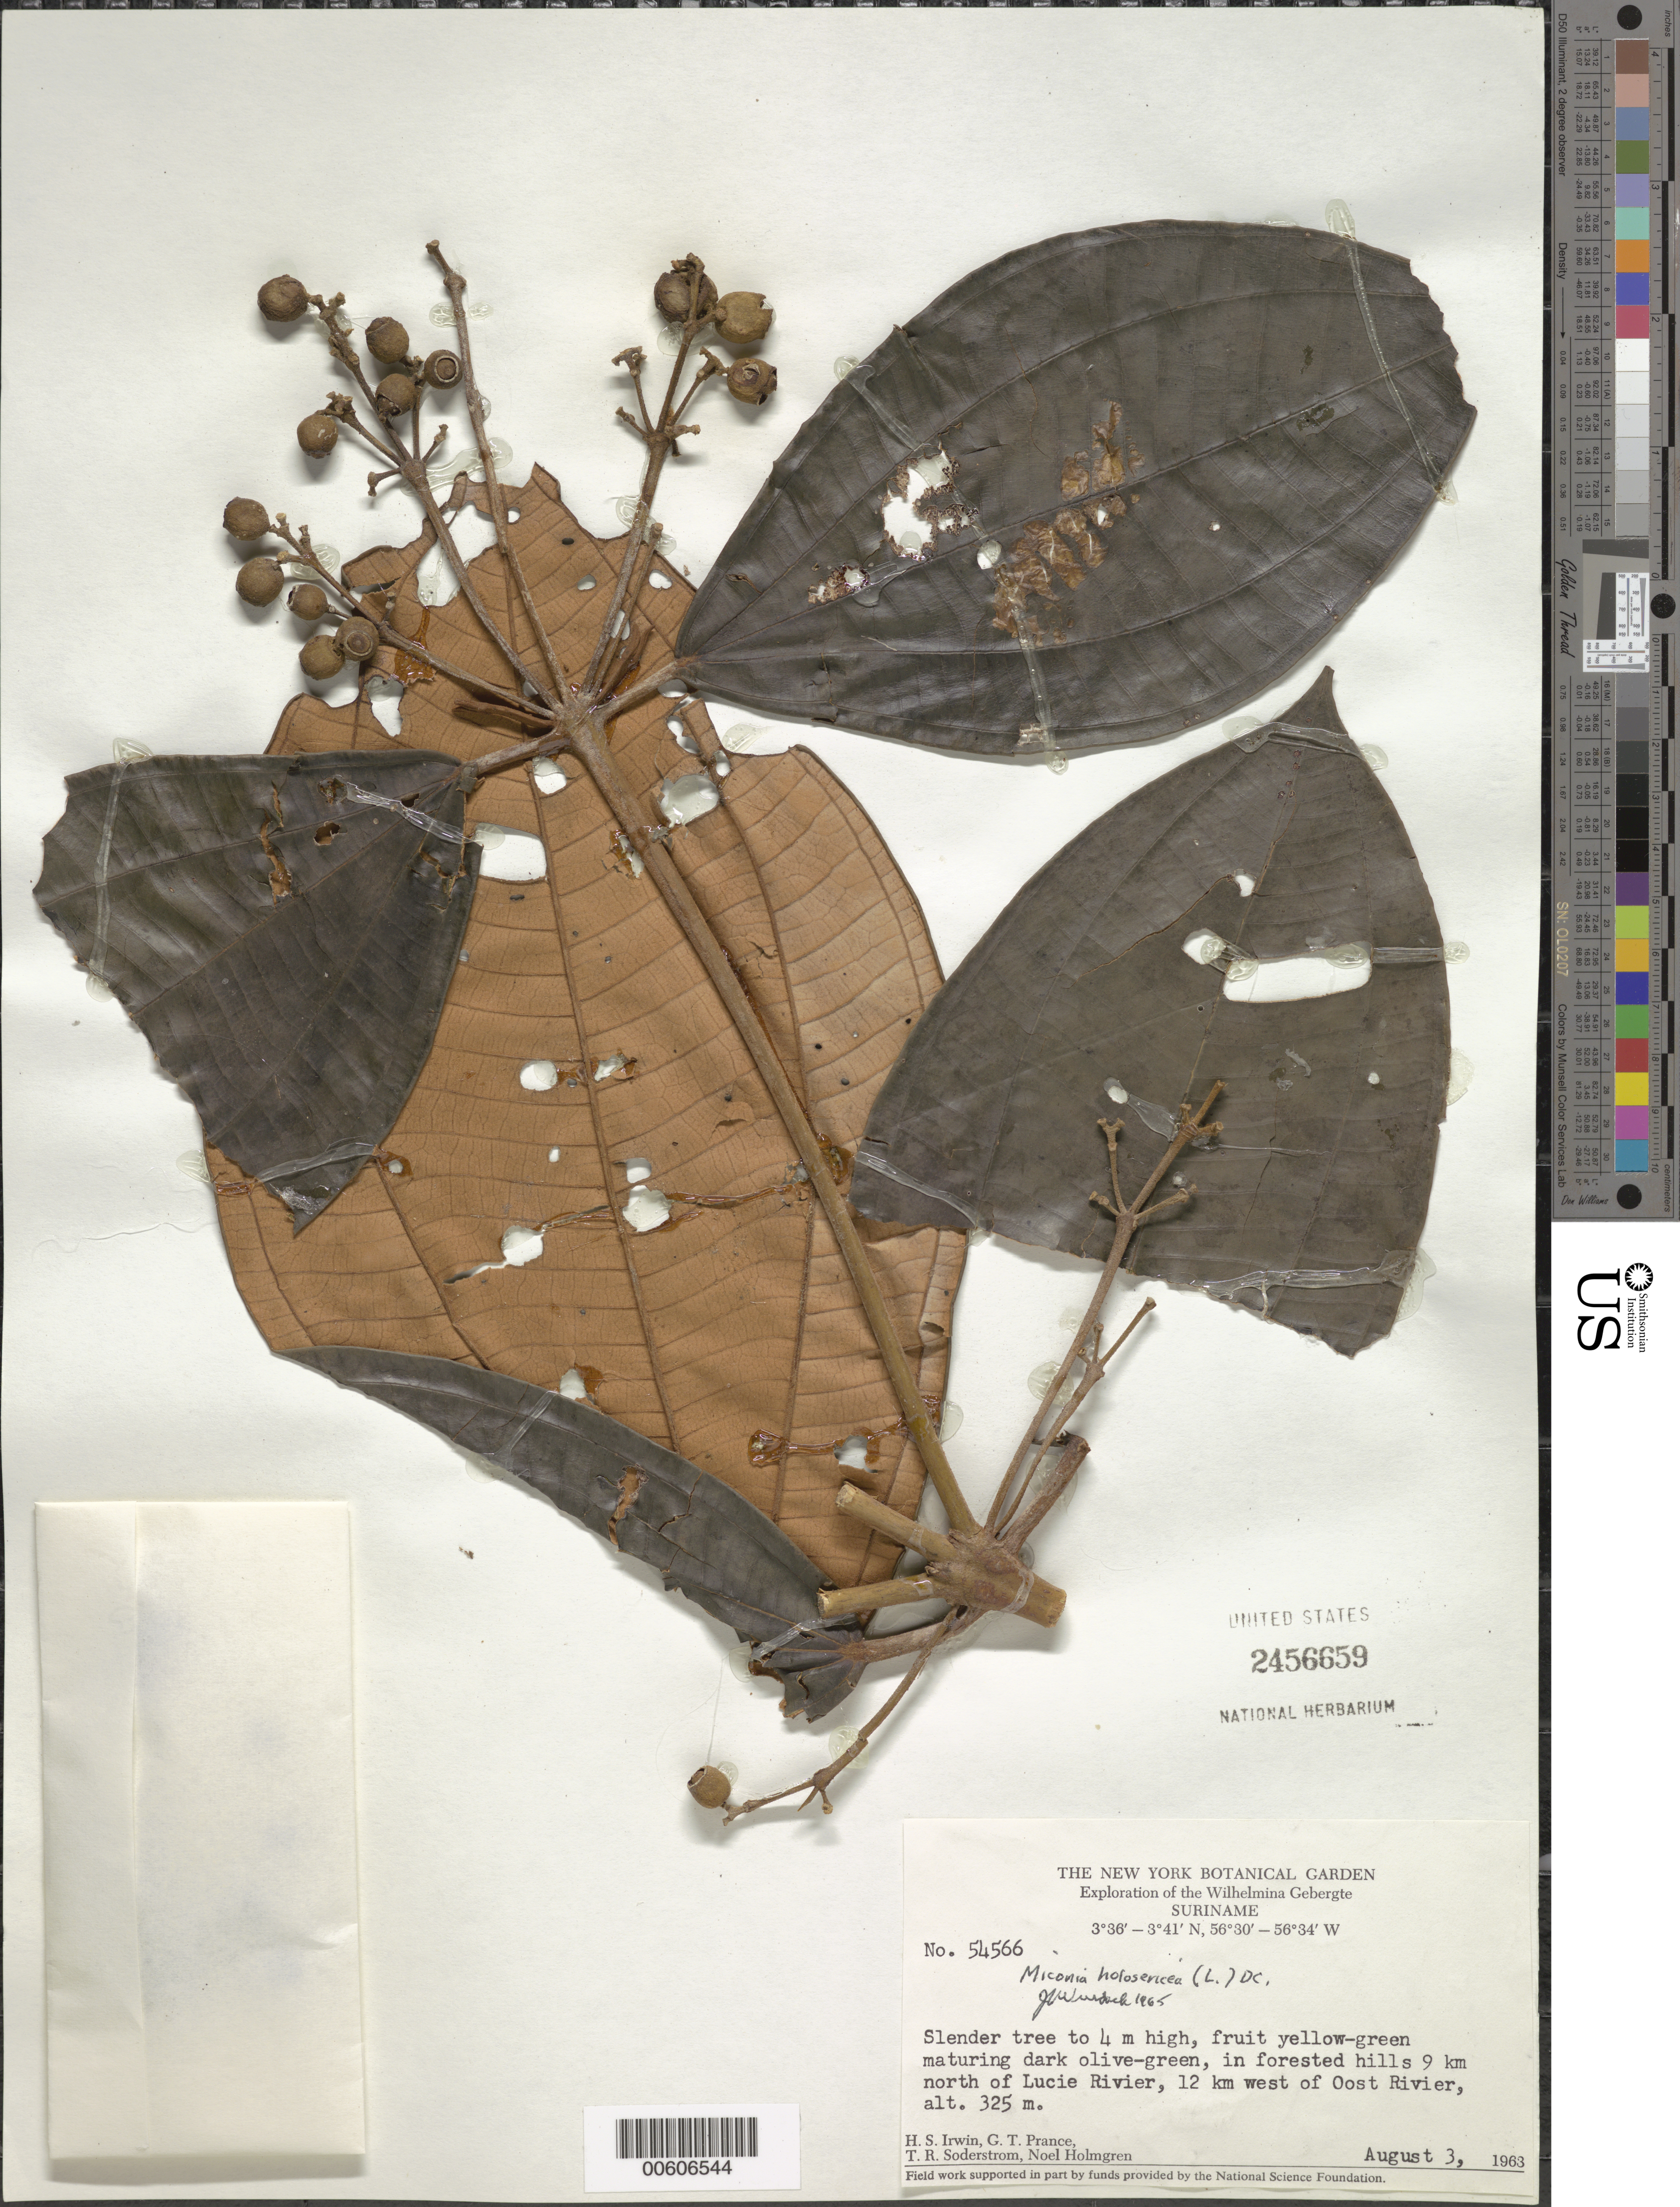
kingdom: Plantae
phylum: Tracheophyta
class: Magnoliopsida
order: Myrtales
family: Melastomataceae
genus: Miconia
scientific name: Miconia holosericea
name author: (L.) DC.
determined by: Wurdack, John J., (US), US (UNITED STATES)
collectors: H. Irwin, G. T. Prance, T. R. Soderstrom & N. H. Holmgren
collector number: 54566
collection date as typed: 3-Aug-63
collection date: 1963-08-03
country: Suriname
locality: Lucie R., 9 km N of and 12 km W of Oost R., Wilhelmina Gebergte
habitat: Forested hill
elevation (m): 325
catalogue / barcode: US 2456659